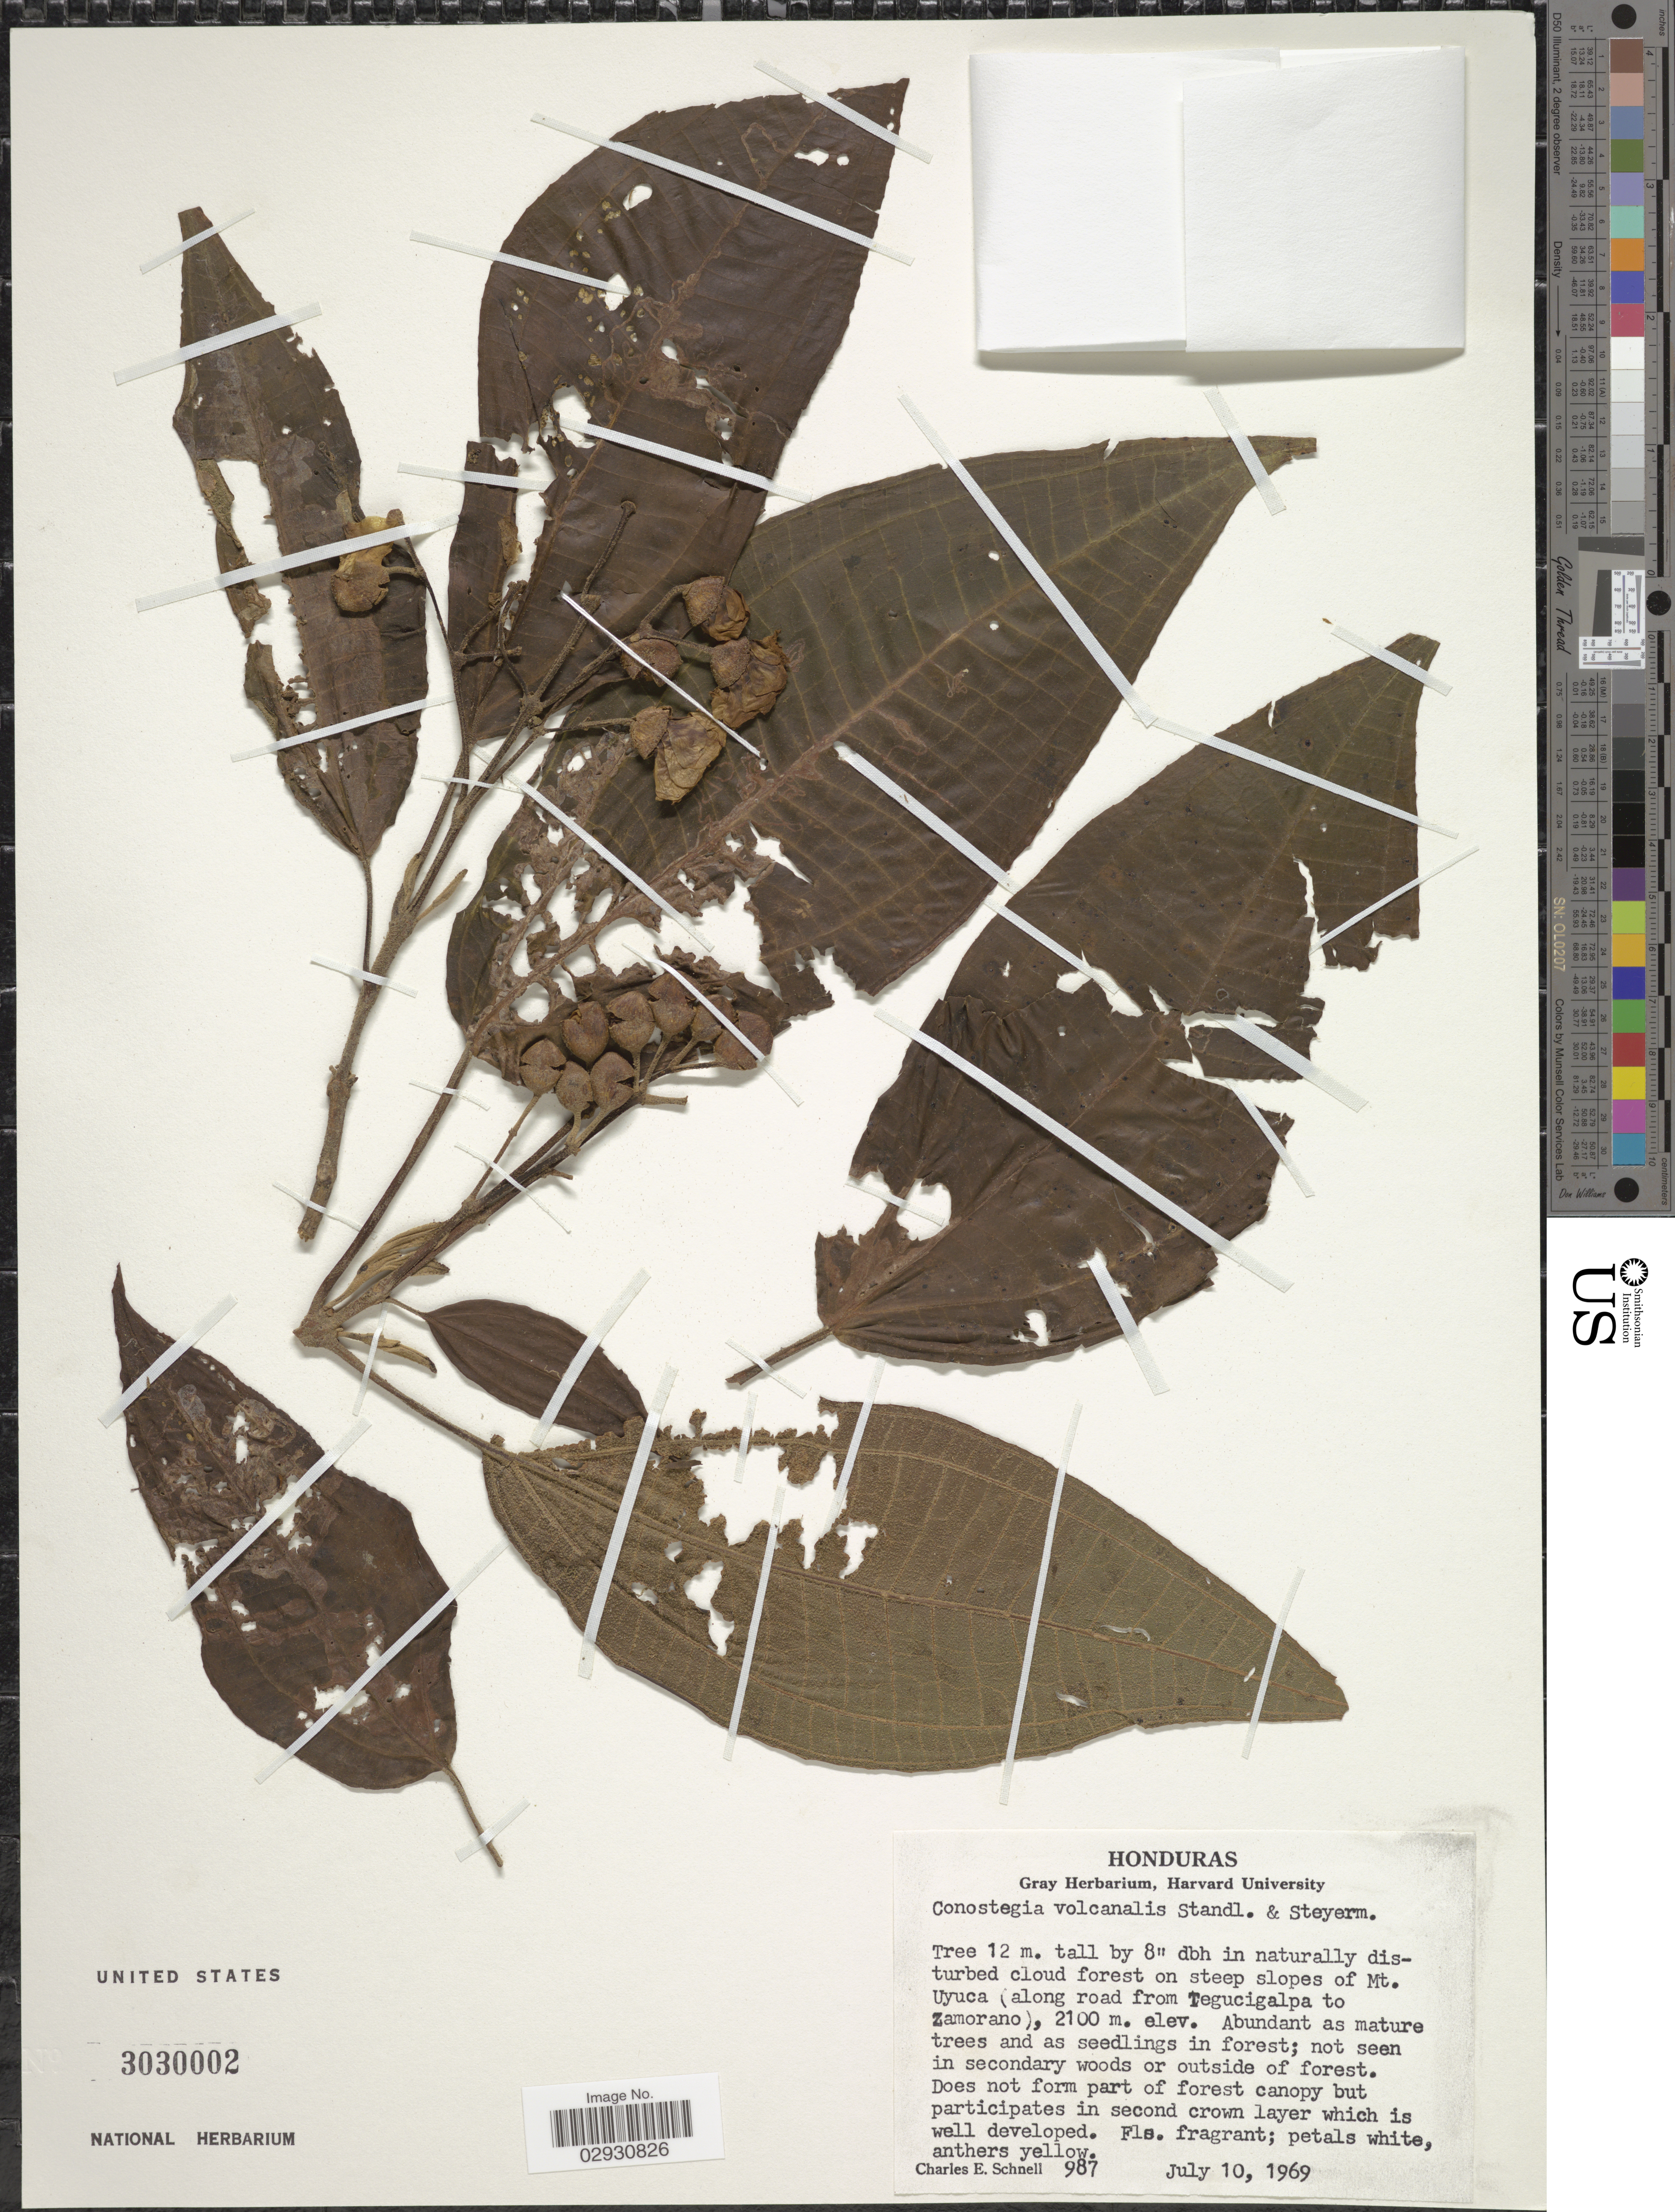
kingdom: Plantae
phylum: Tracheophyta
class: Magnoliopsida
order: Myrtales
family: Melastomataceae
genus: Conostegia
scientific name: Conostegia volcanalis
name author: Standl. & Steyerm.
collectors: C. Schnell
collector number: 987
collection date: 1969-07-10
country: Honduras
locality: On steep slopes of Mt. Uyuca (along road from Tegucigalpa to Zamorano).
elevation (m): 2100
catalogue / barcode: US 3030002